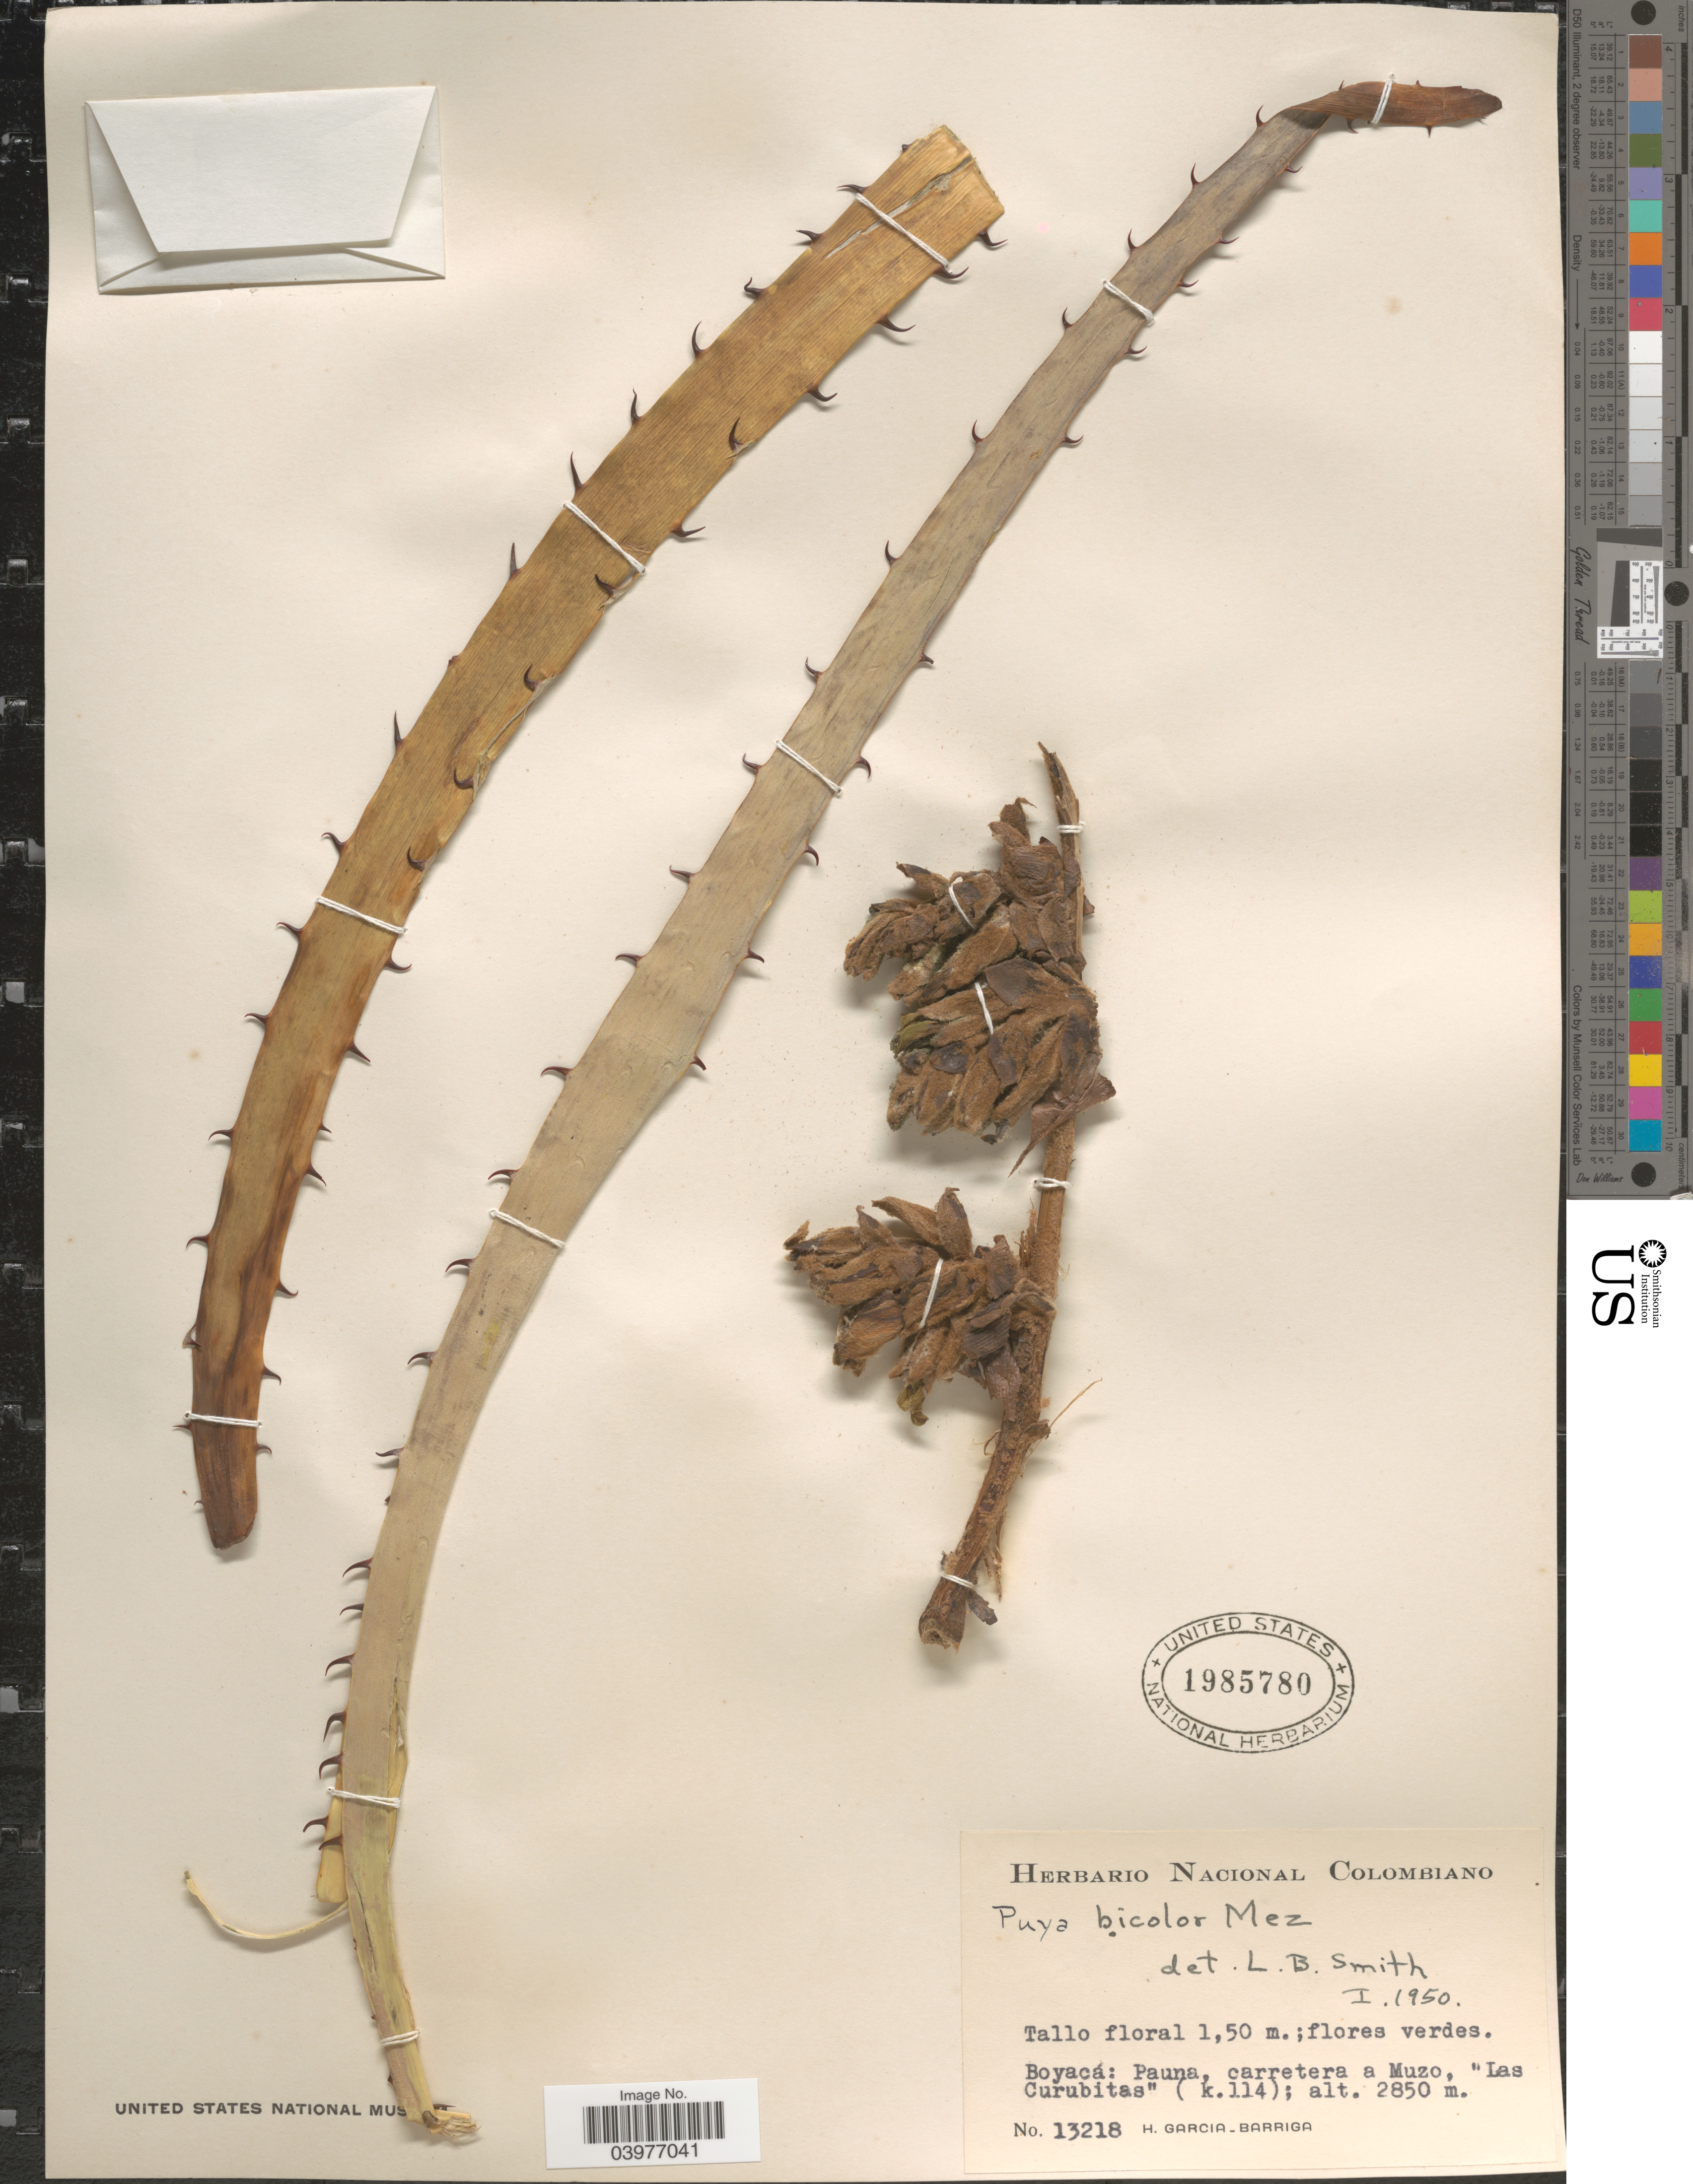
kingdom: Plantae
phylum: Tracheophyta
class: Liliopsida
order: Poales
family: Bromeliaceae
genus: Puya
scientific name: Puya bicolor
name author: Mez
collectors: H. García Barriga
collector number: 13218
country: Colombia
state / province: Boyacá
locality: Pauna, carretera a Muzo, "Las Curubitas"(k. 114).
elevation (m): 2850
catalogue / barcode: US 1985780